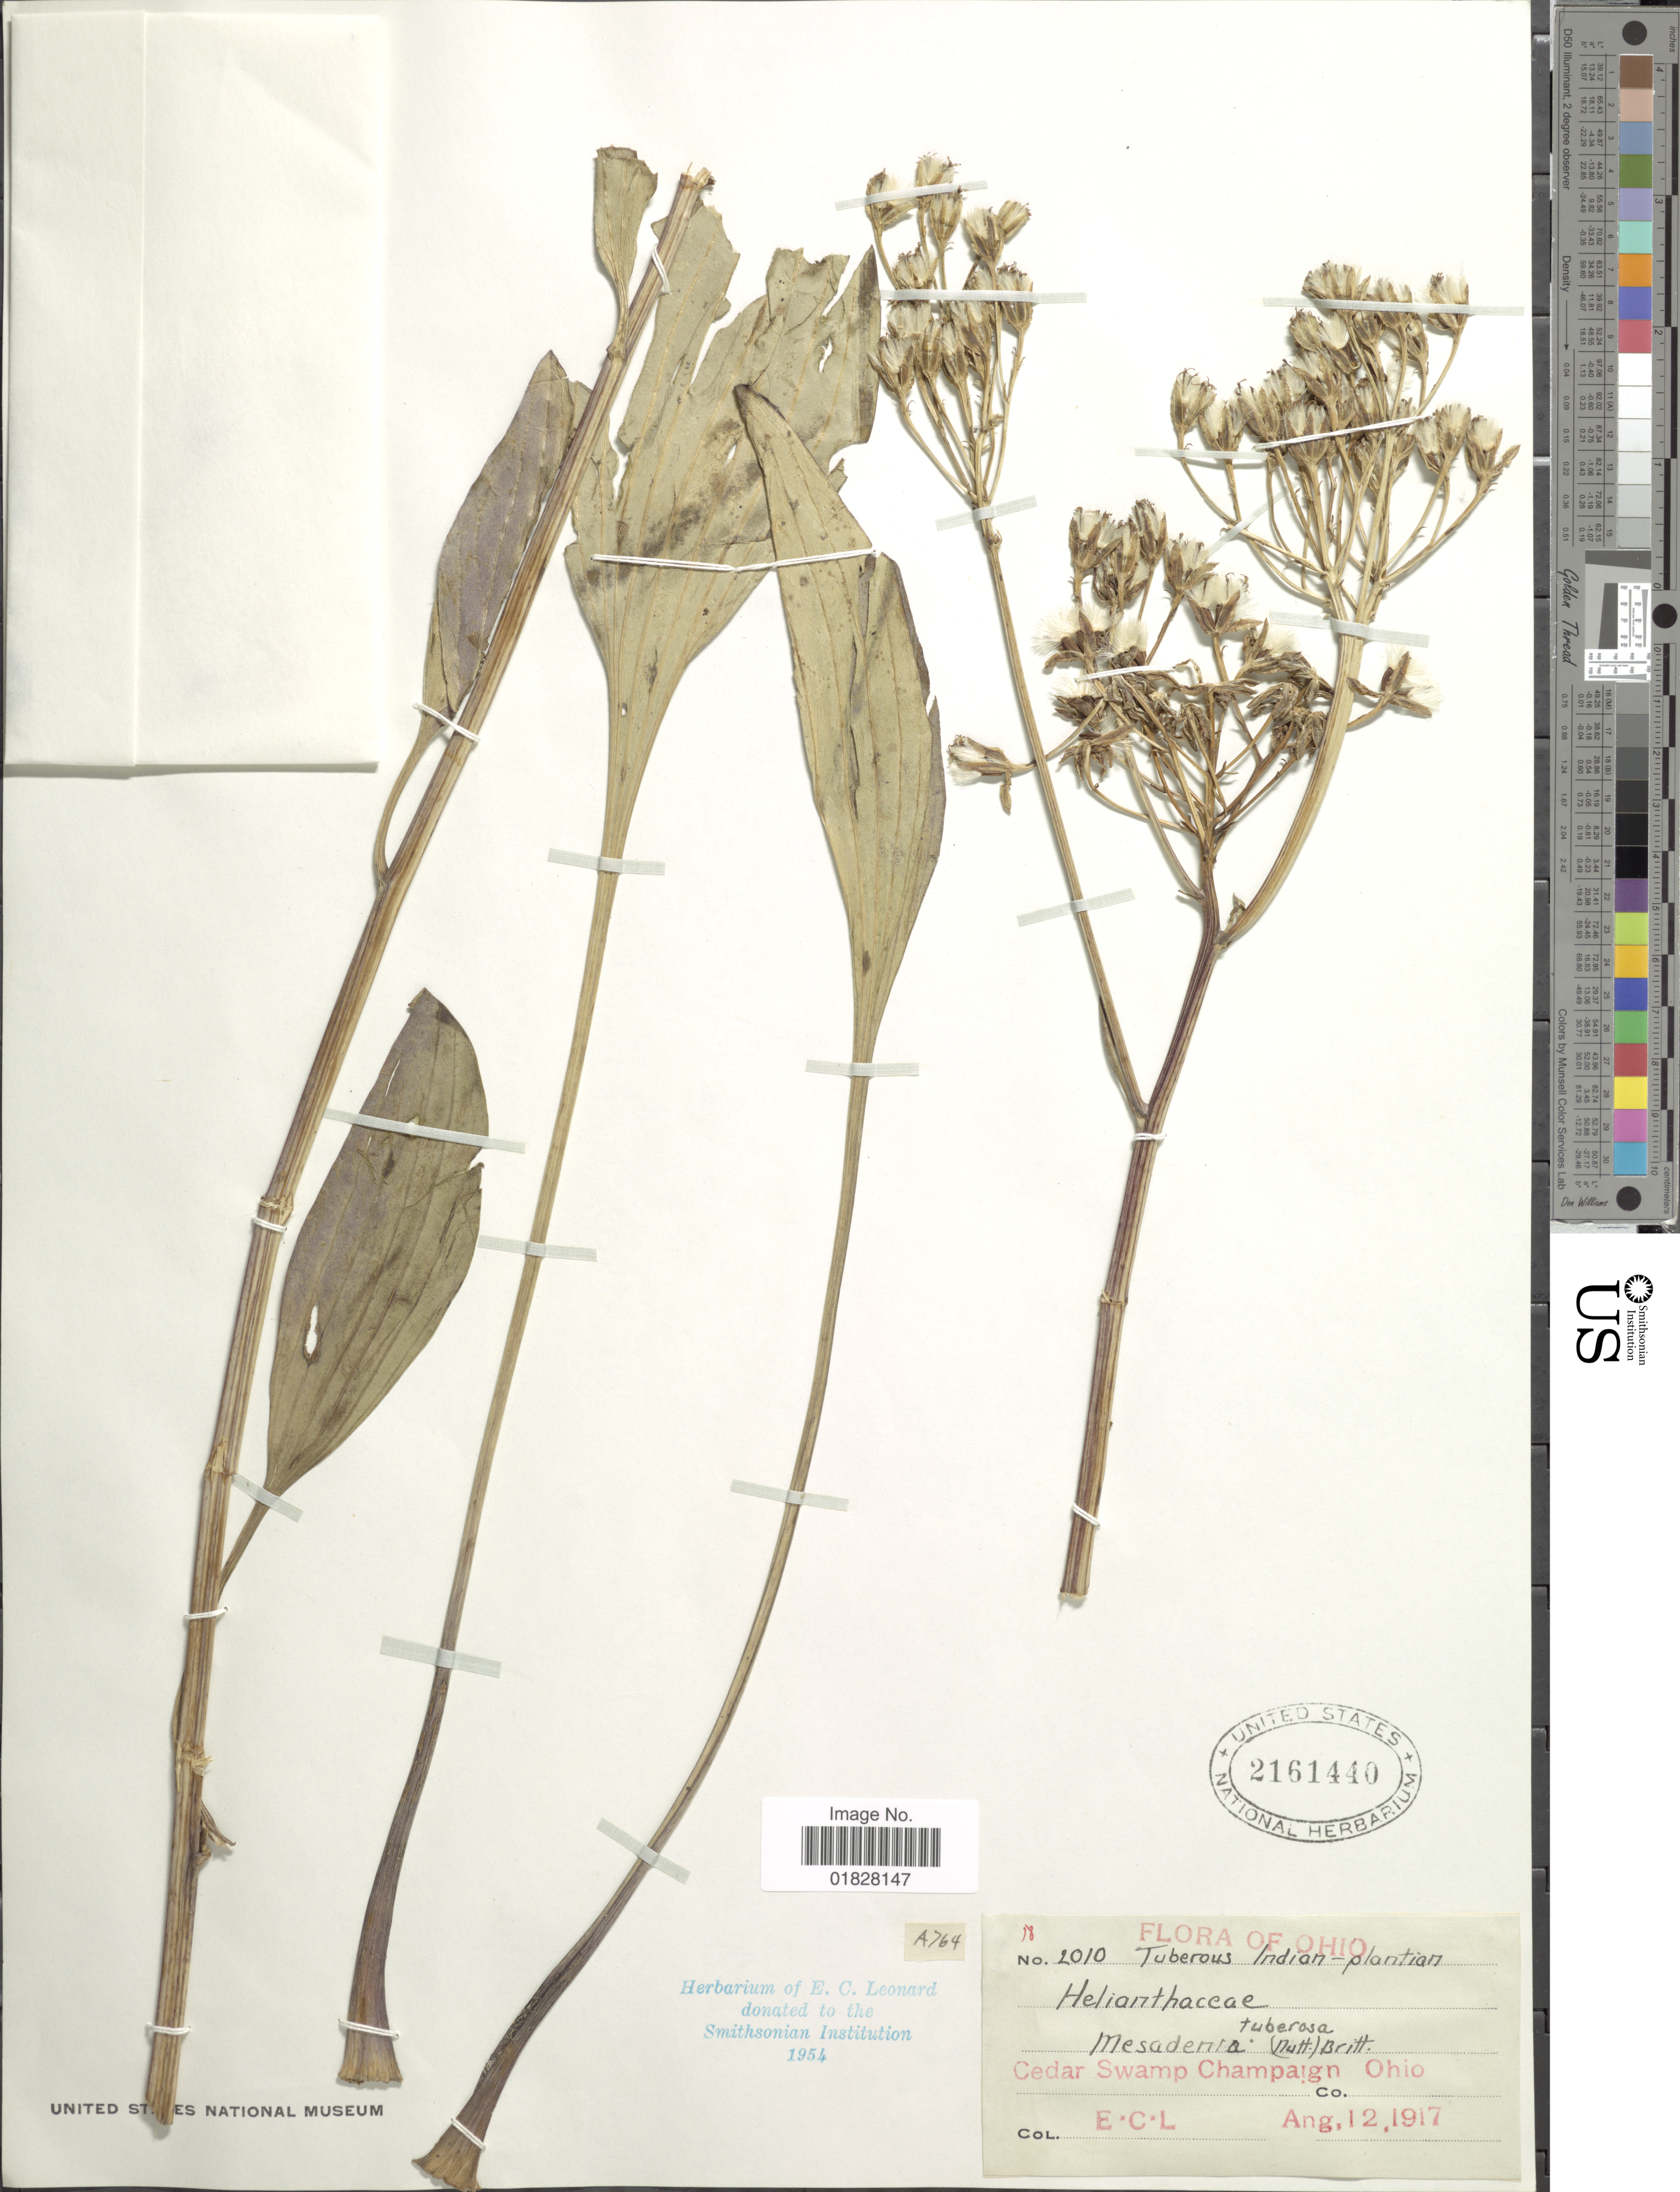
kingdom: Plantae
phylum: Tracheophyta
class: Magnoliopsida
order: Asterales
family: Asteraceae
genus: Arnoglossum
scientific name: Arnoglossum plantagineum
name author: Raf.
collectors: E. C. Leonard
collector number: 58*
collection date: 1917-08-12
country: United States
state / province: Ohio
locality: Cedar Swamp Champaign Co., Ohio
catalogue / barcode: US 2161140